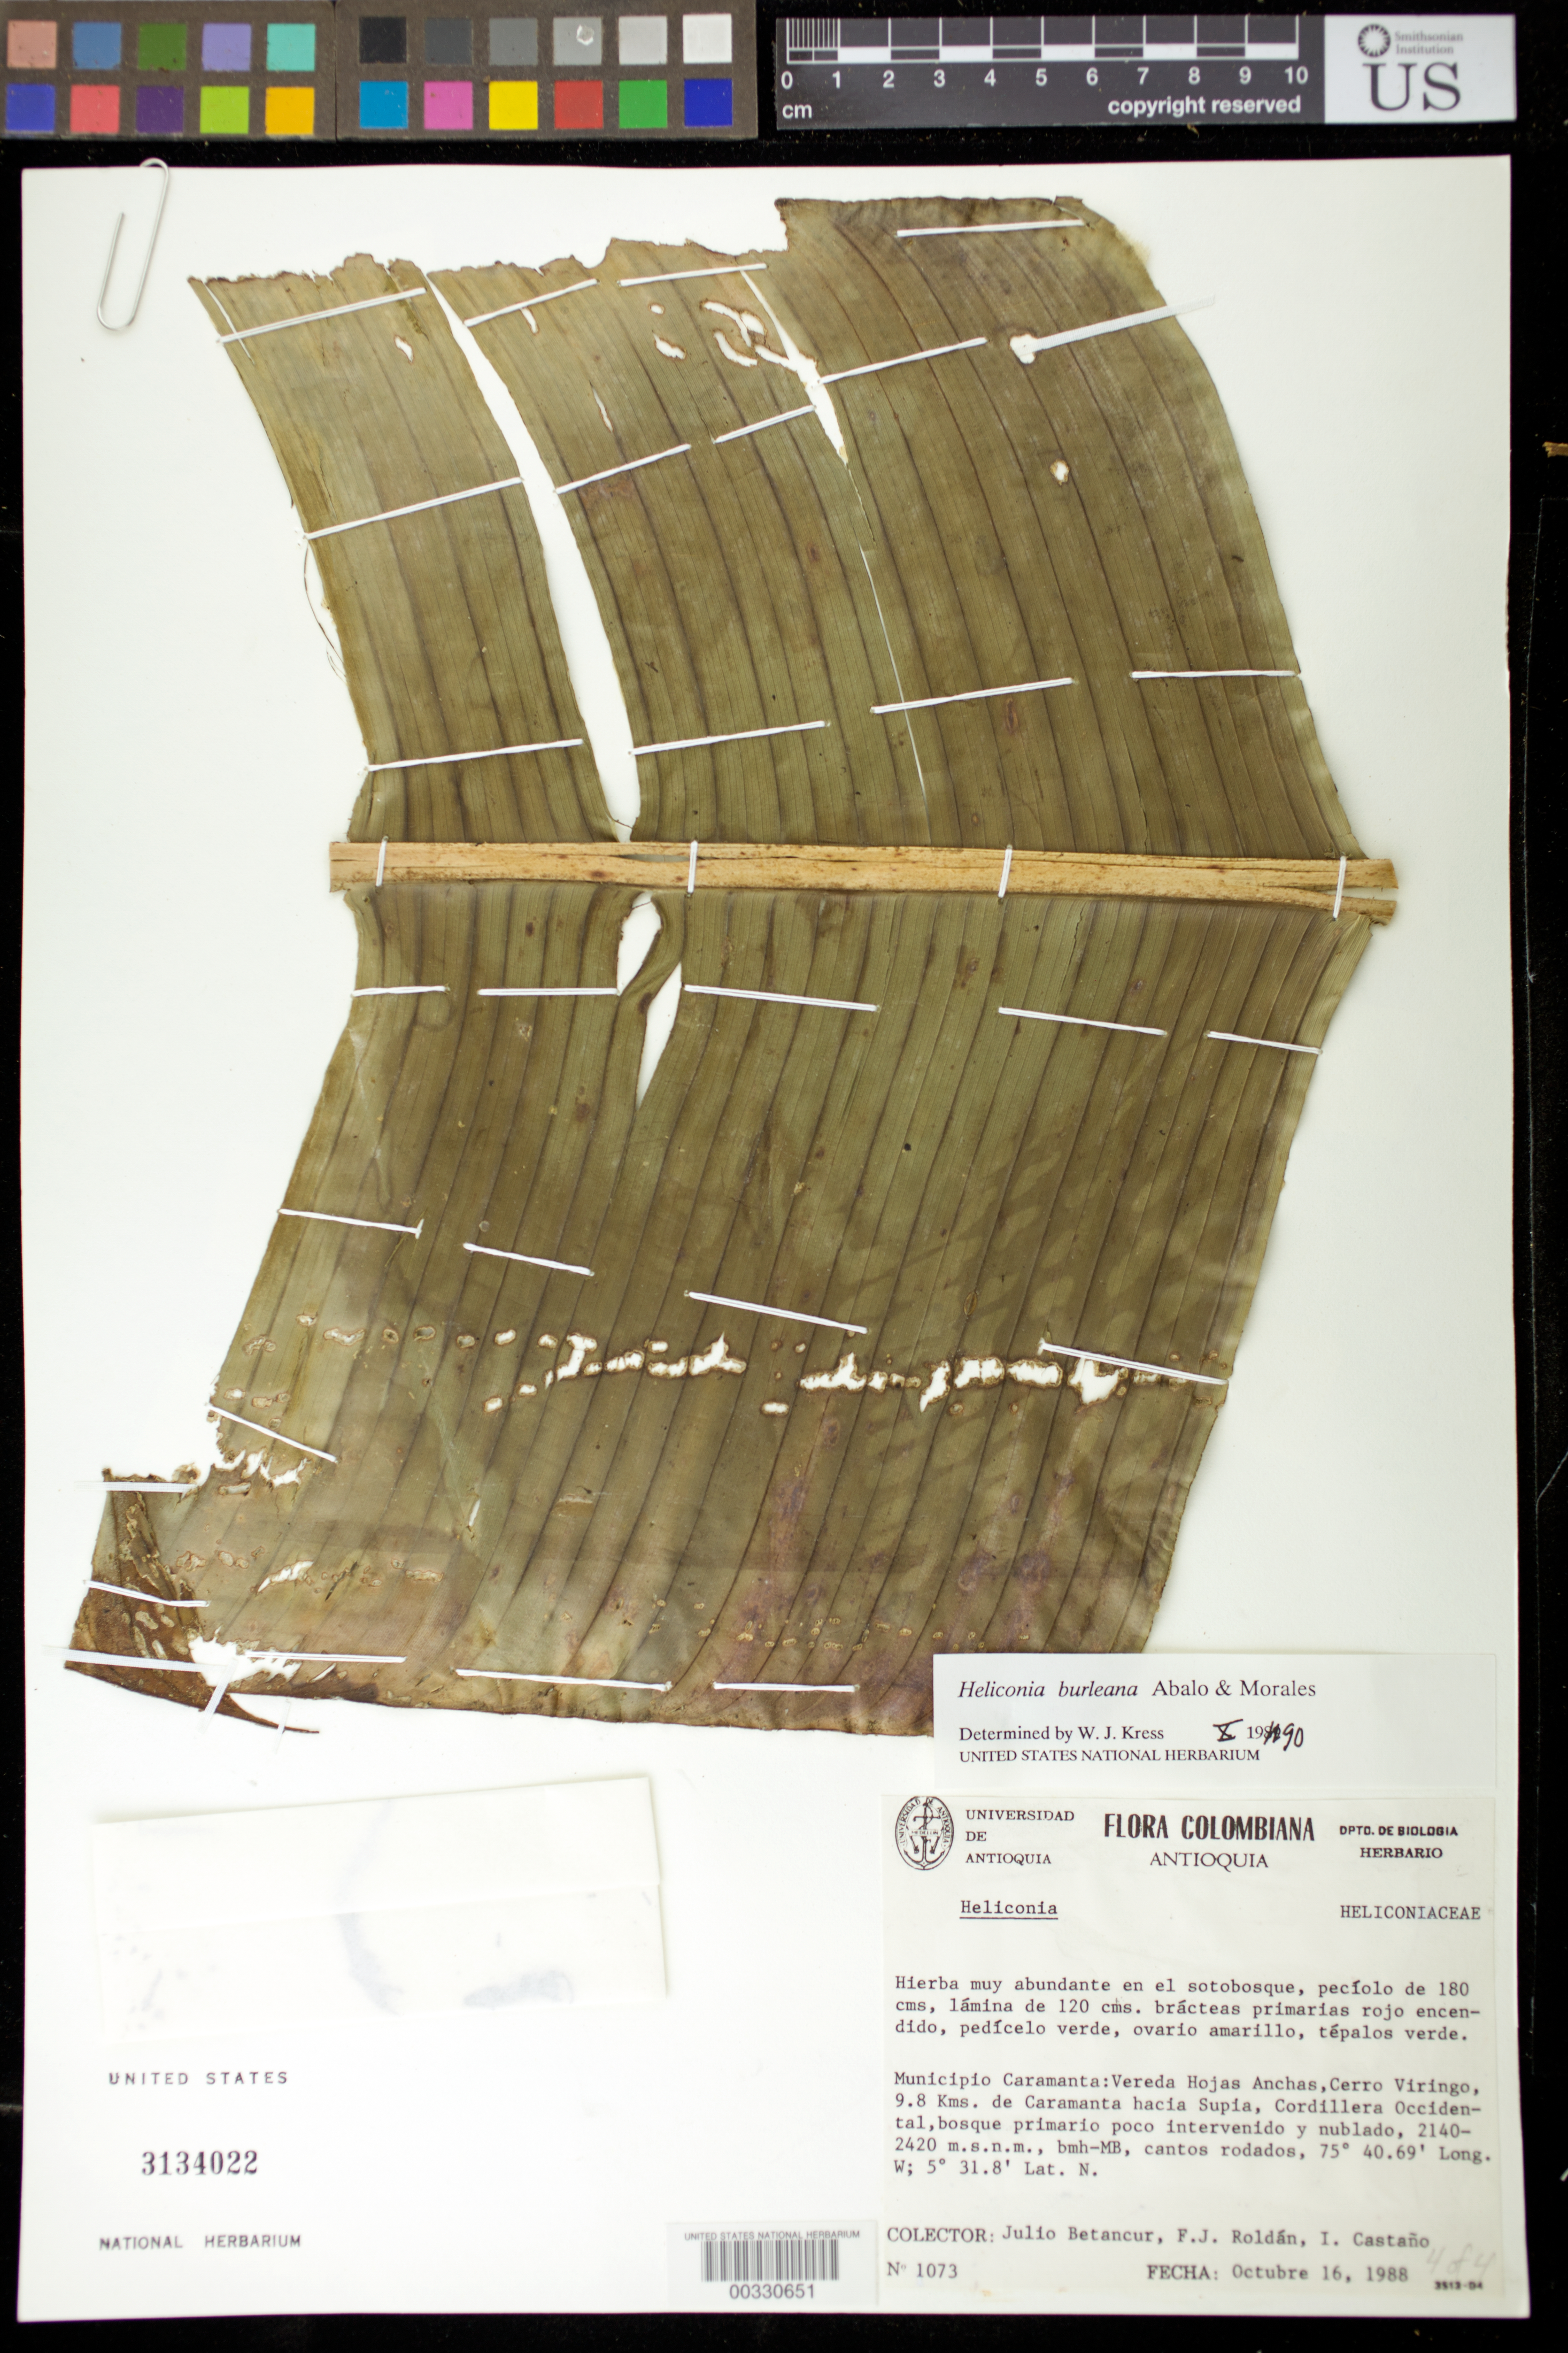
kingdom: Plantae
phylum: Tracheophyta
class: Liliopsida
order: Zingiberales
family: Heliconiaceae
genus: Heliconia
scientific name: Heliconia burleana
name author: Abalo & G. Morales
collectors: J. C. Betancur, F. J. Roldán & I. Castaño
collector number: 1073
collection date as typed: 16 Oct 1988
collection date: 1988-10-16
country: Colombia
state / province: Antioquia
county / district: Caramanta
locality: Mun of Caramanta, Vereda Hojas Anchas, Cerro Viringo, 9.8 km from Caramanta near Supia, Cordillera Occidental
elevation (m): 2140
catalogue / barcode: US 3134022